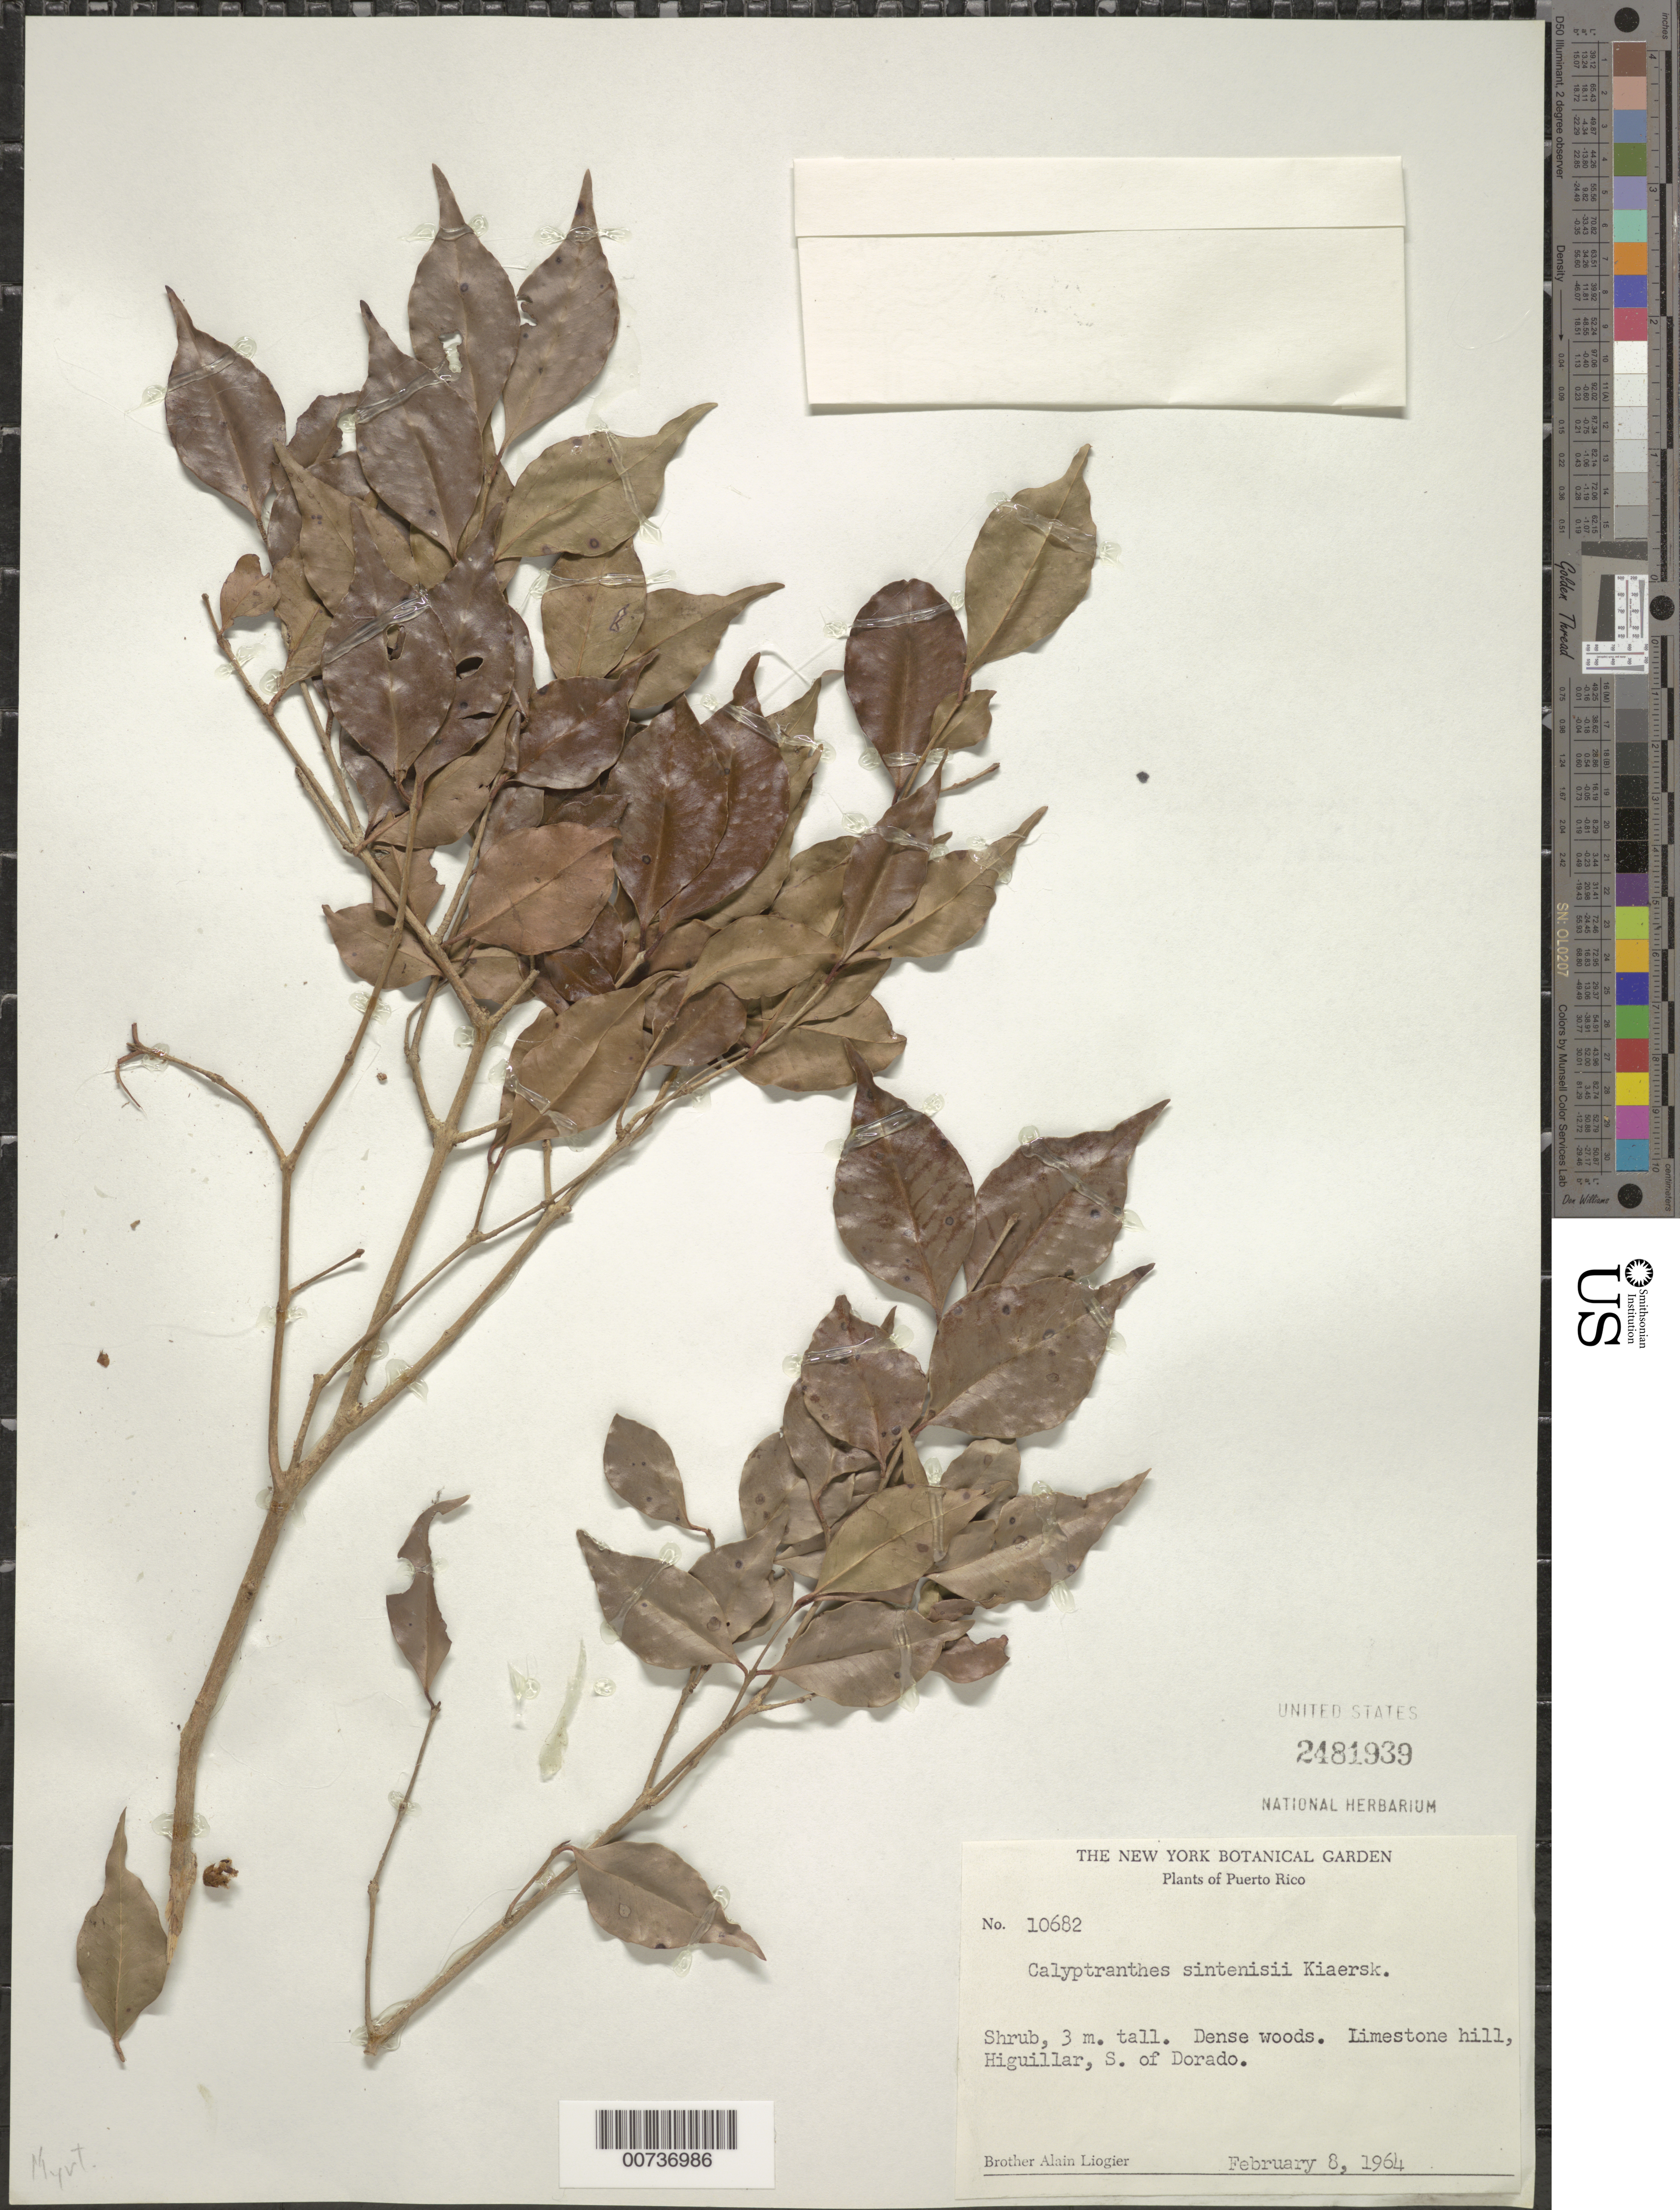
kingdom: Plantae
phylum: Tracheophyta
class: Magnoliopsida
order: Myrtales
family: Myrtaceae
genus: Myrcia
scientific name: Myrcia neosintenisii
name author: K. Campbell & Peguero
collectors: A. H. Liogier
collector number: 10682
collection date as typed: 08 Feb 1964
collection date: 1964-02-08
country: Puerto Rico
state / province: Dorado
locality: Higuillar, S. of Dorado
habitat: Dense woods, limestone hill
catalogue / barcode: US 2481939